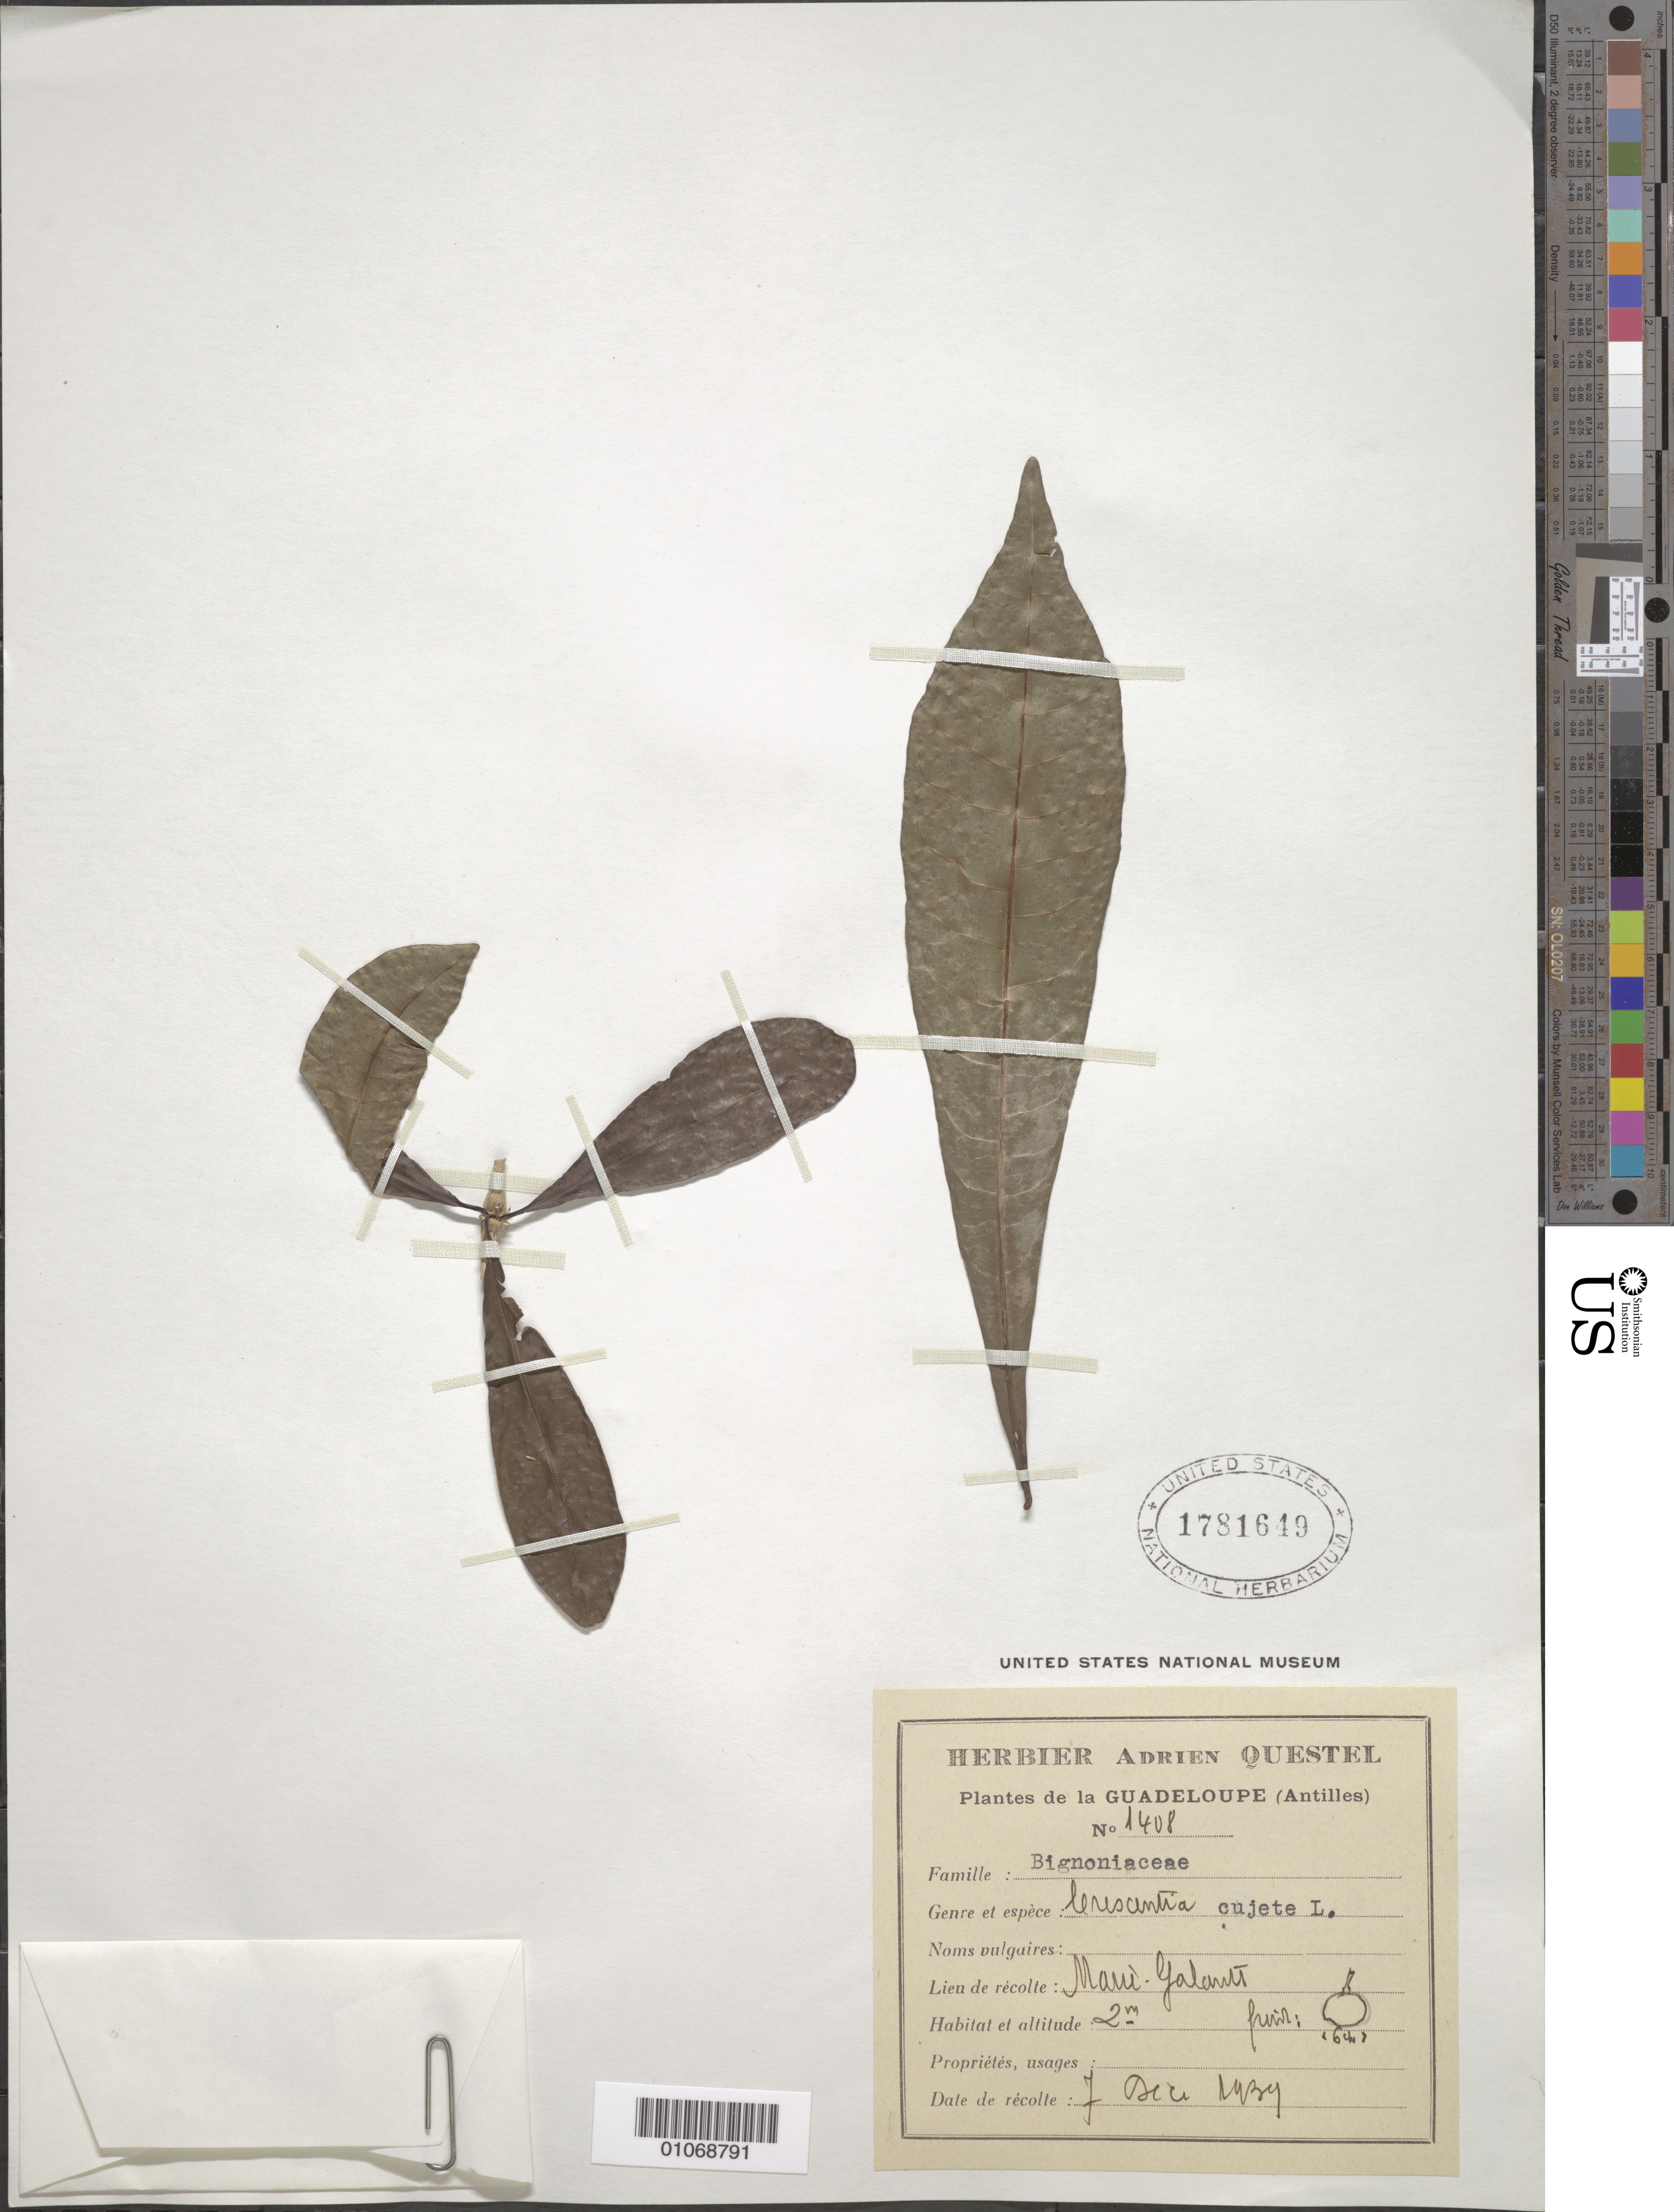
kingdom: Plantae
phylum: Tracheophyta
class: Magnoliopsida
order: Lamiales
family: Bignoniaceae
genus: Crescentia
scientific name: Crescentia cujete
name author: L.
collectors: A. Questel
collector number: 1408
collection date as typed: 07 Dec 1939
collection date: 1939-12-07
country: Guadeloupe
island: Marie Galante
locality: Marie-Galenti.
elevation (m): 2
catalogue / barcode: US 1781649